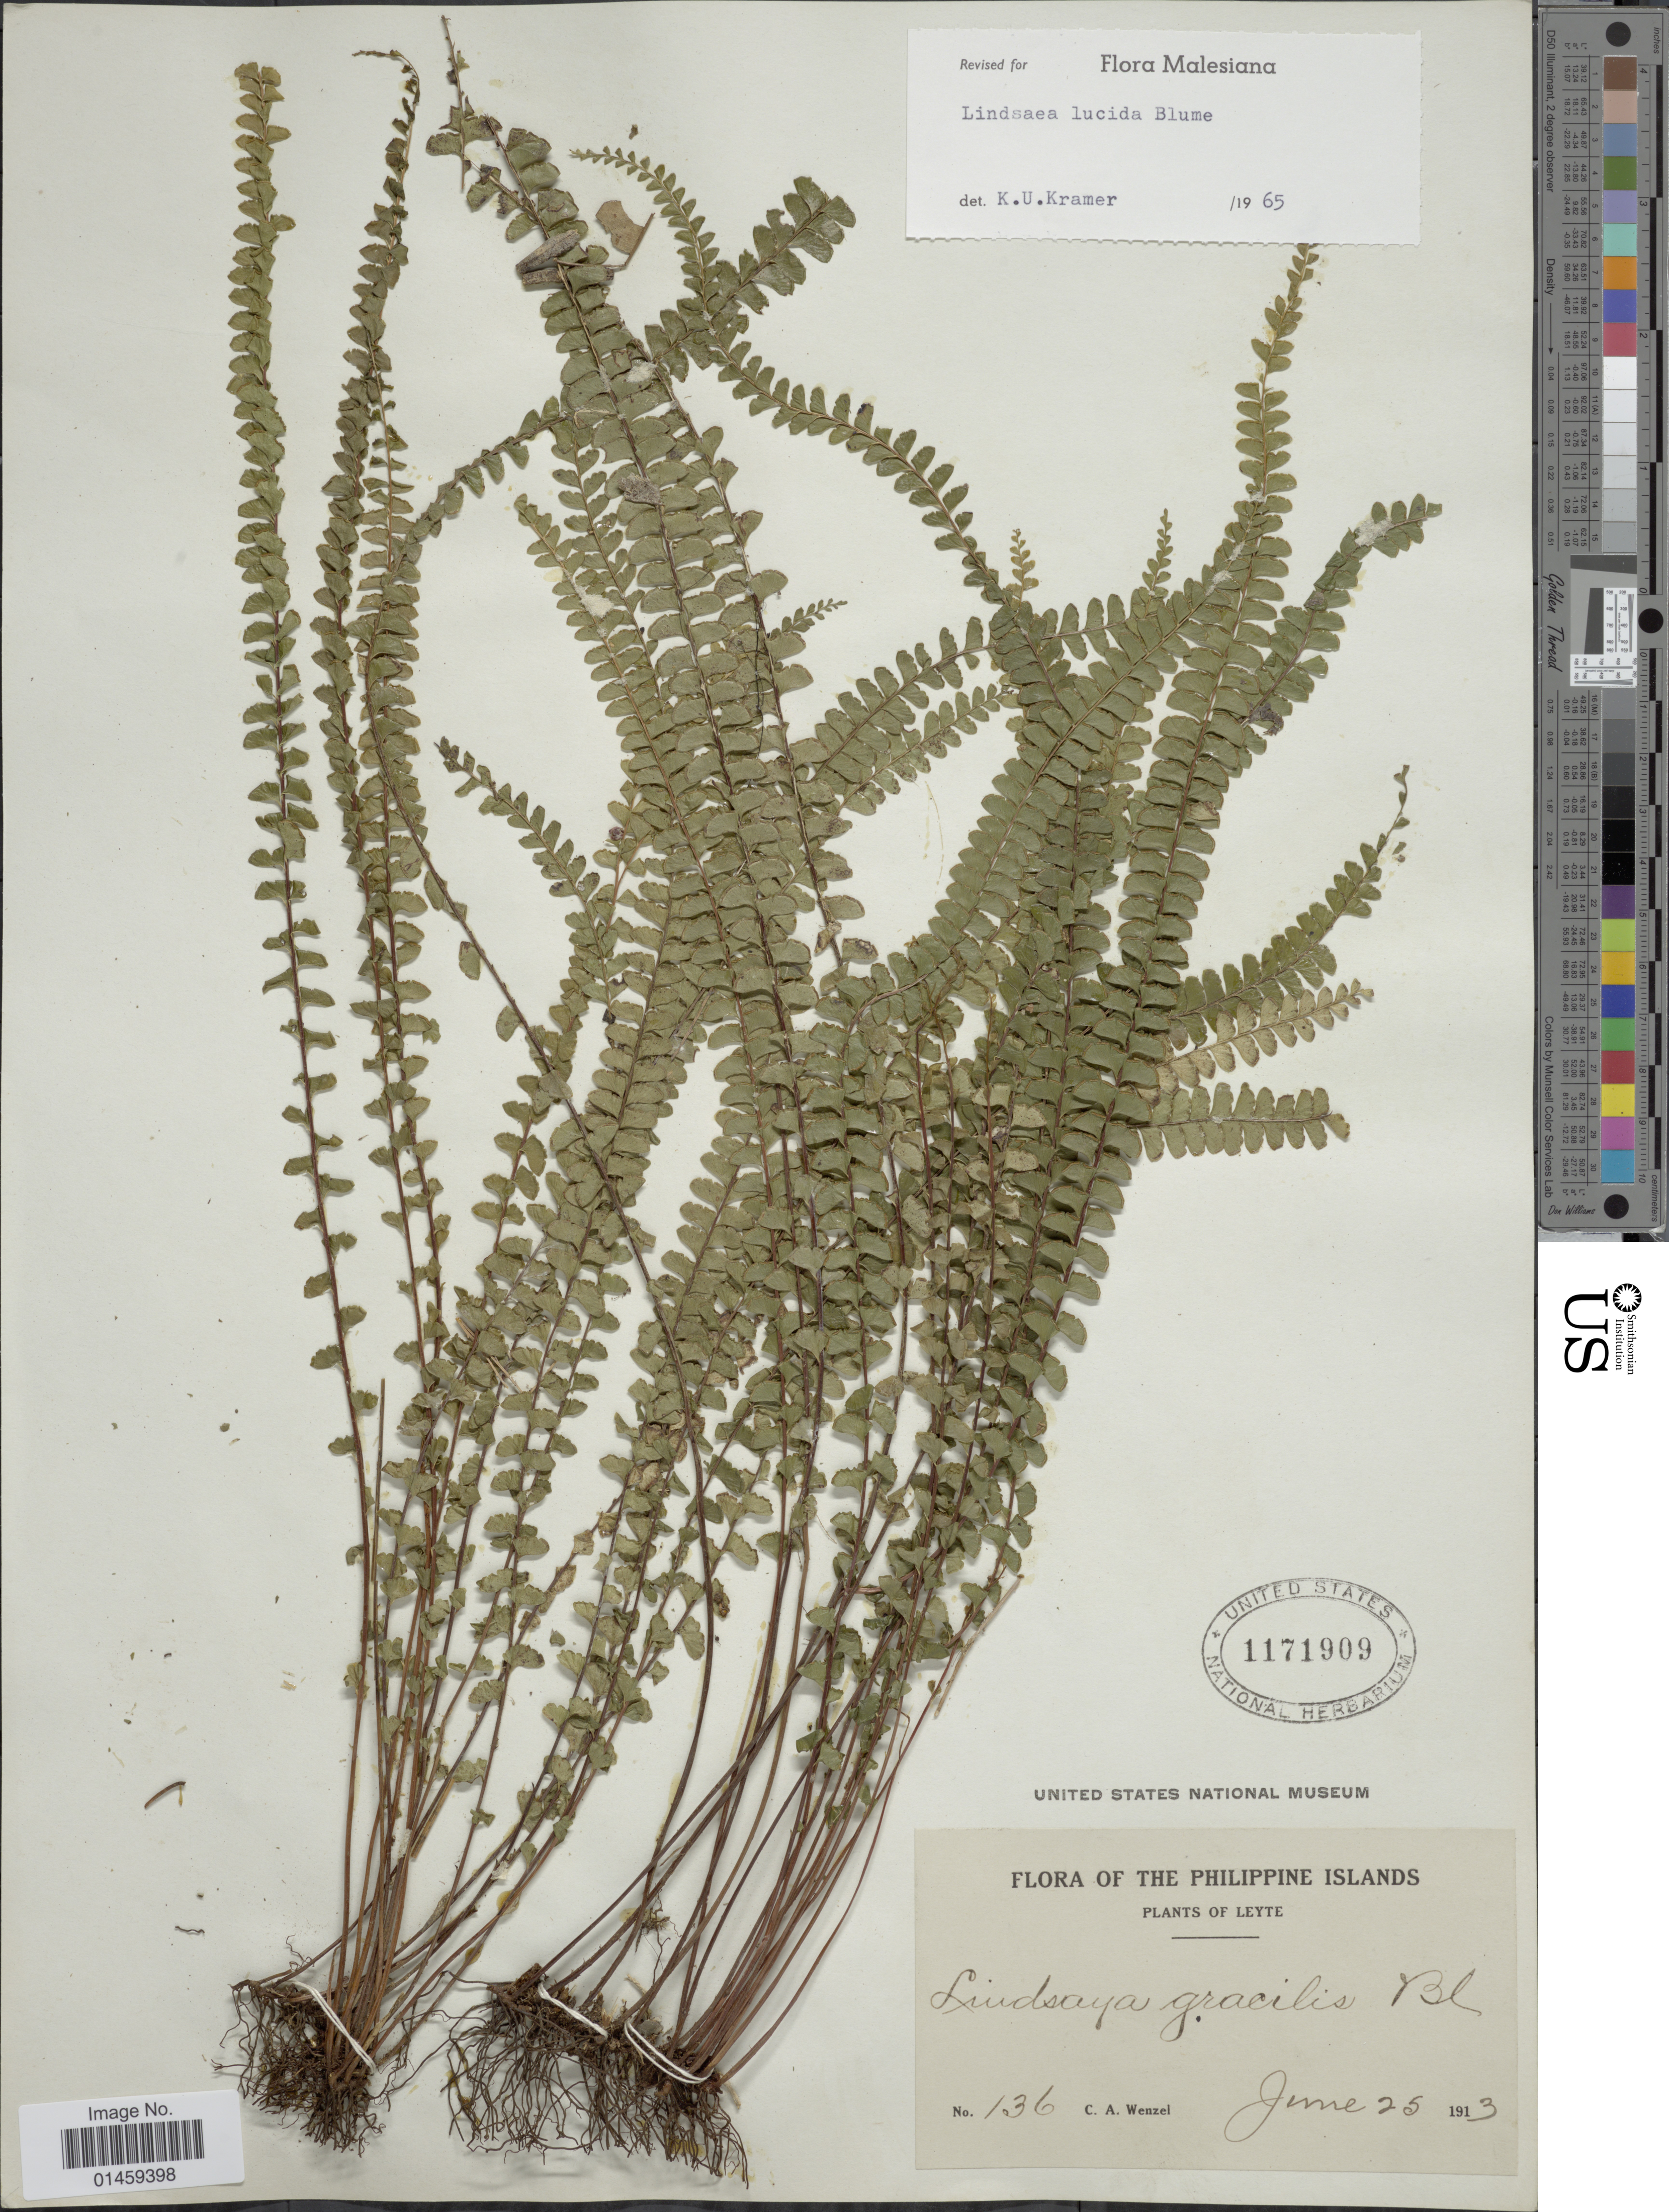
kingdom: Plantae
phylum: Tracheophyta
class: Polypodiopsida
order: Polypodiales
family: Lindsaeaceae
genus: Lindsaea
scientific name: Lindsaea lucida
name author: Blume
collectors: C. Wenzel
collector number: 136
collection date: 1913-06-25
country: Philippines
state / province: Eastern Visayas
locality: Leyte.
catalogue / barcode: US 1171909